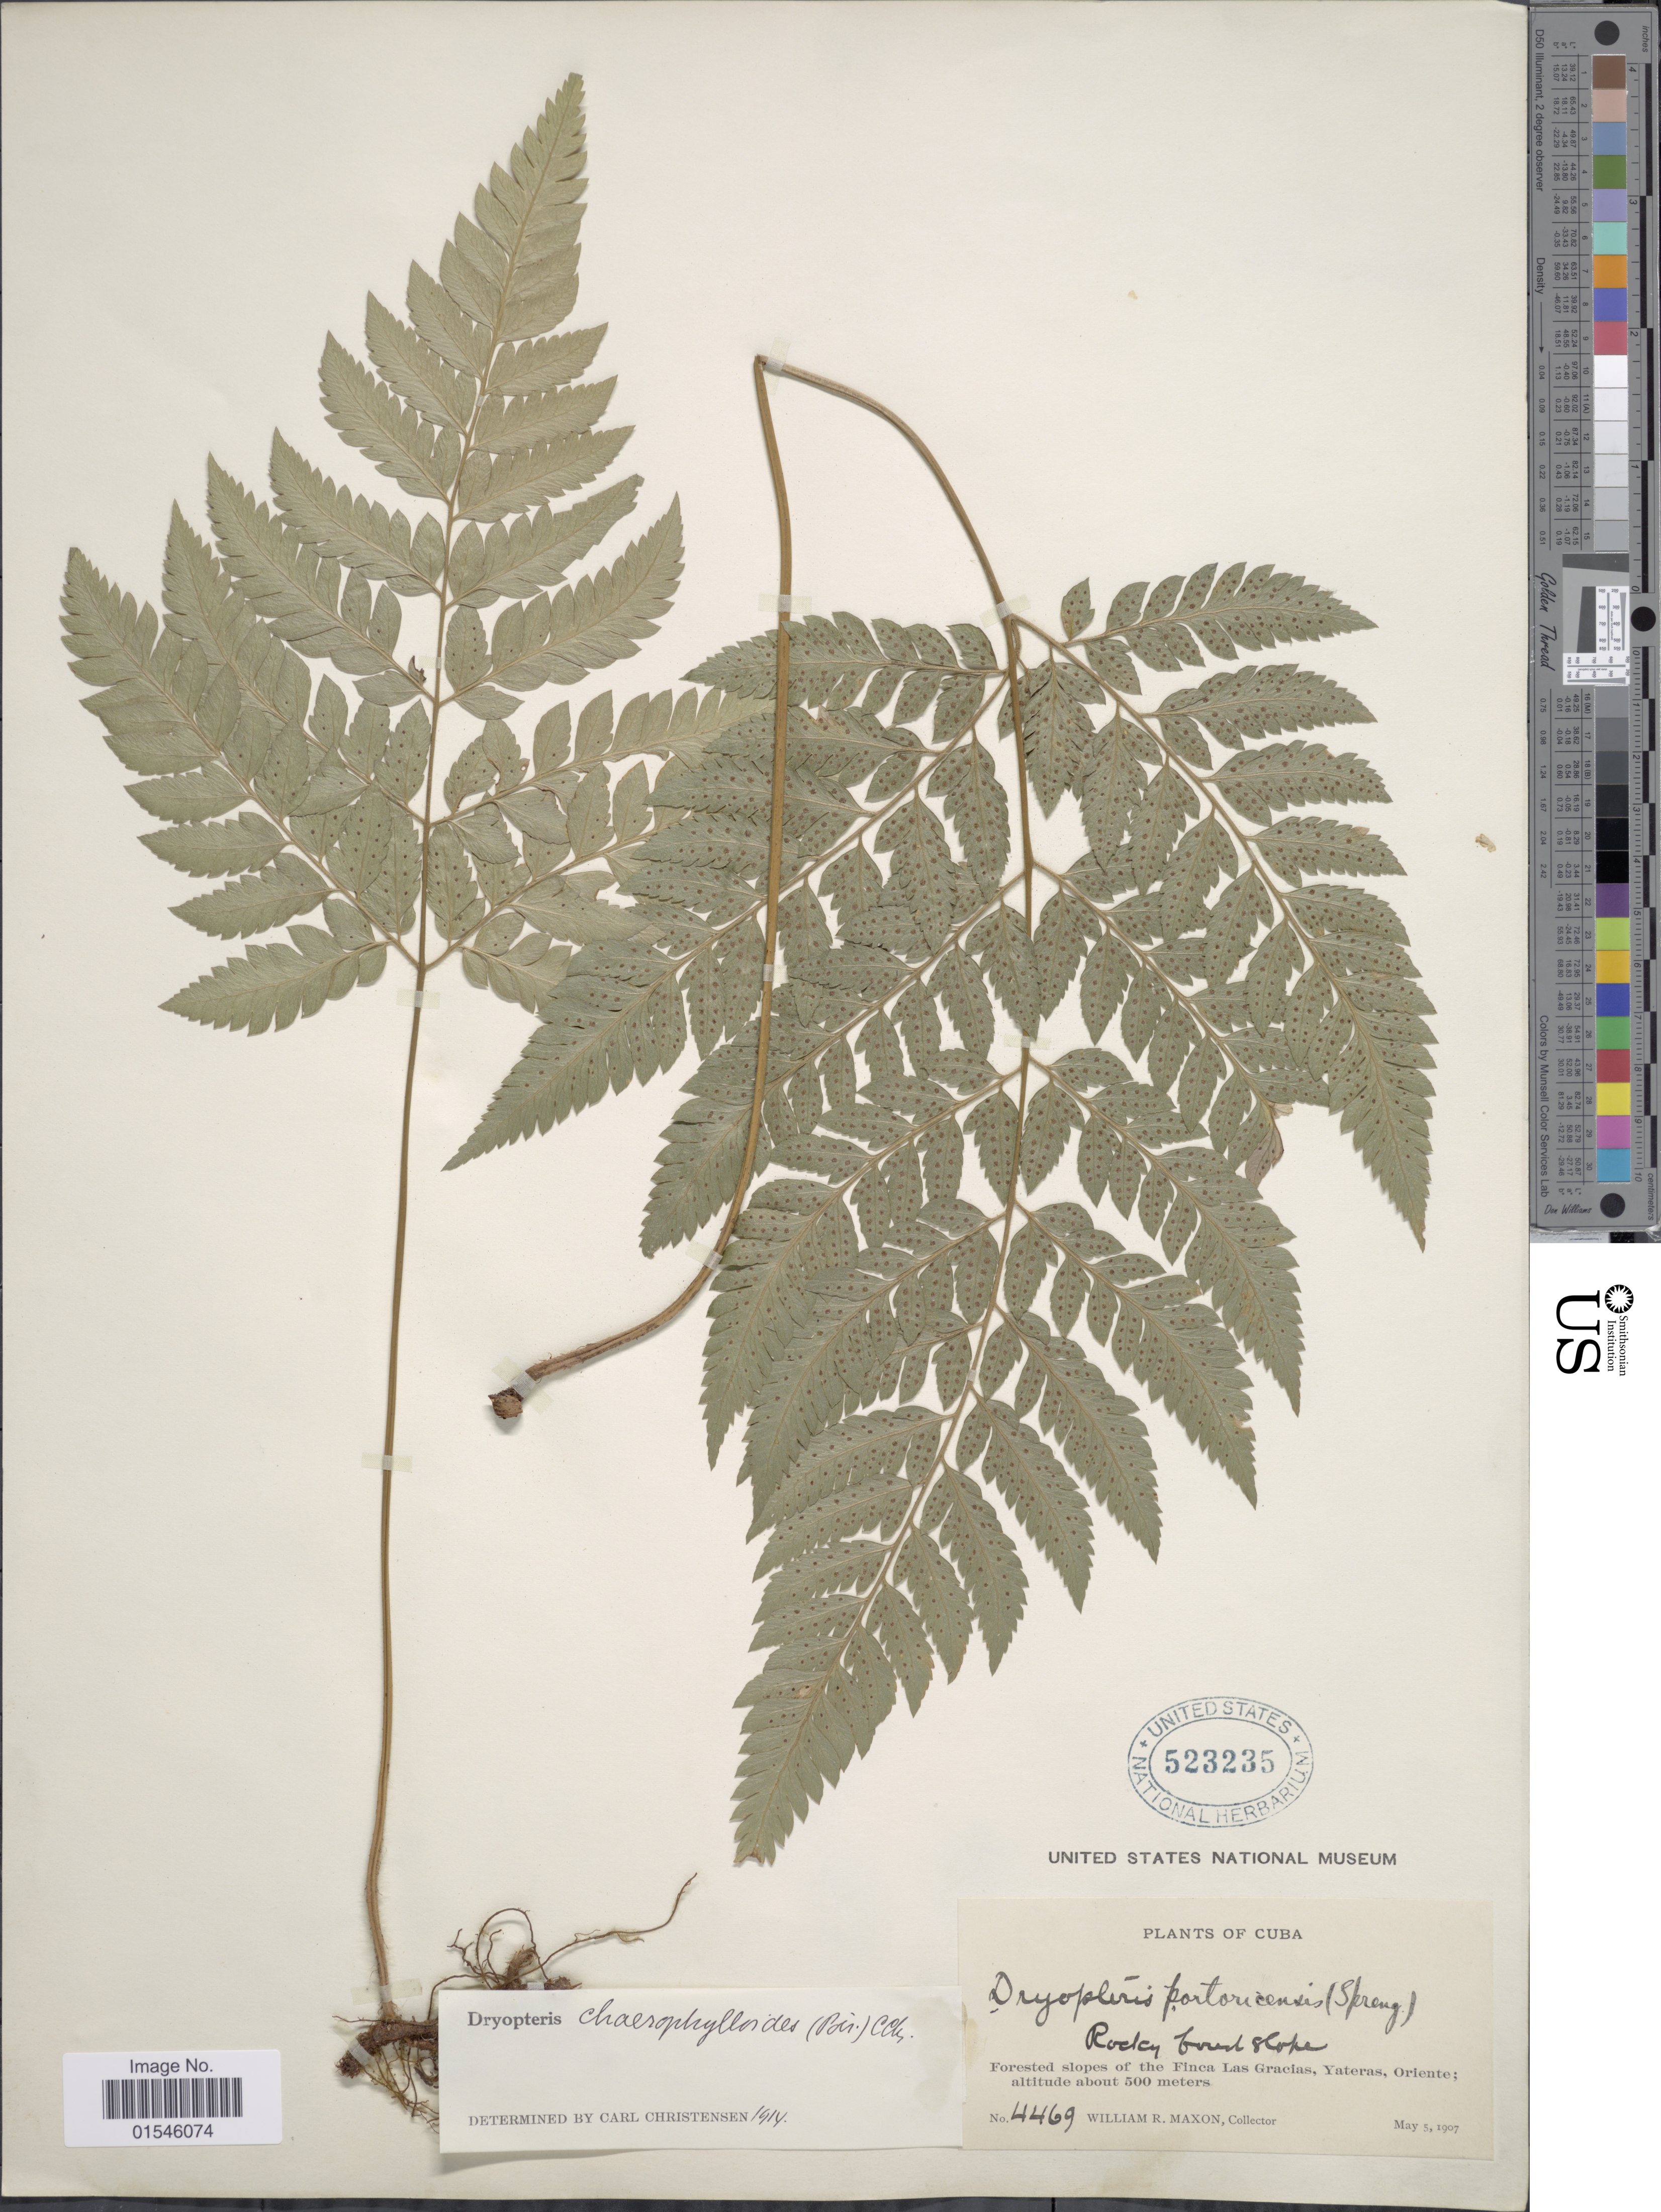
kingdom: Plantae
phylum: Tracheophyta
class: Polypodiopsida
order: Polypodiales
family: Dryopteridaceae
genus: Polystichopsis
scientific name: Polystichopsis chaerophylloides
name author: (Poir.) C.V. Morton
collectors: W. R. Maxon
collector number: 4469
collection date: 1907-05-05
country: Cuba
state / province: Oriente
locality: Forested slopes of the Finca Las Gracias, Yateras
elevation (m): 500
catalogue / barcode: US 523235